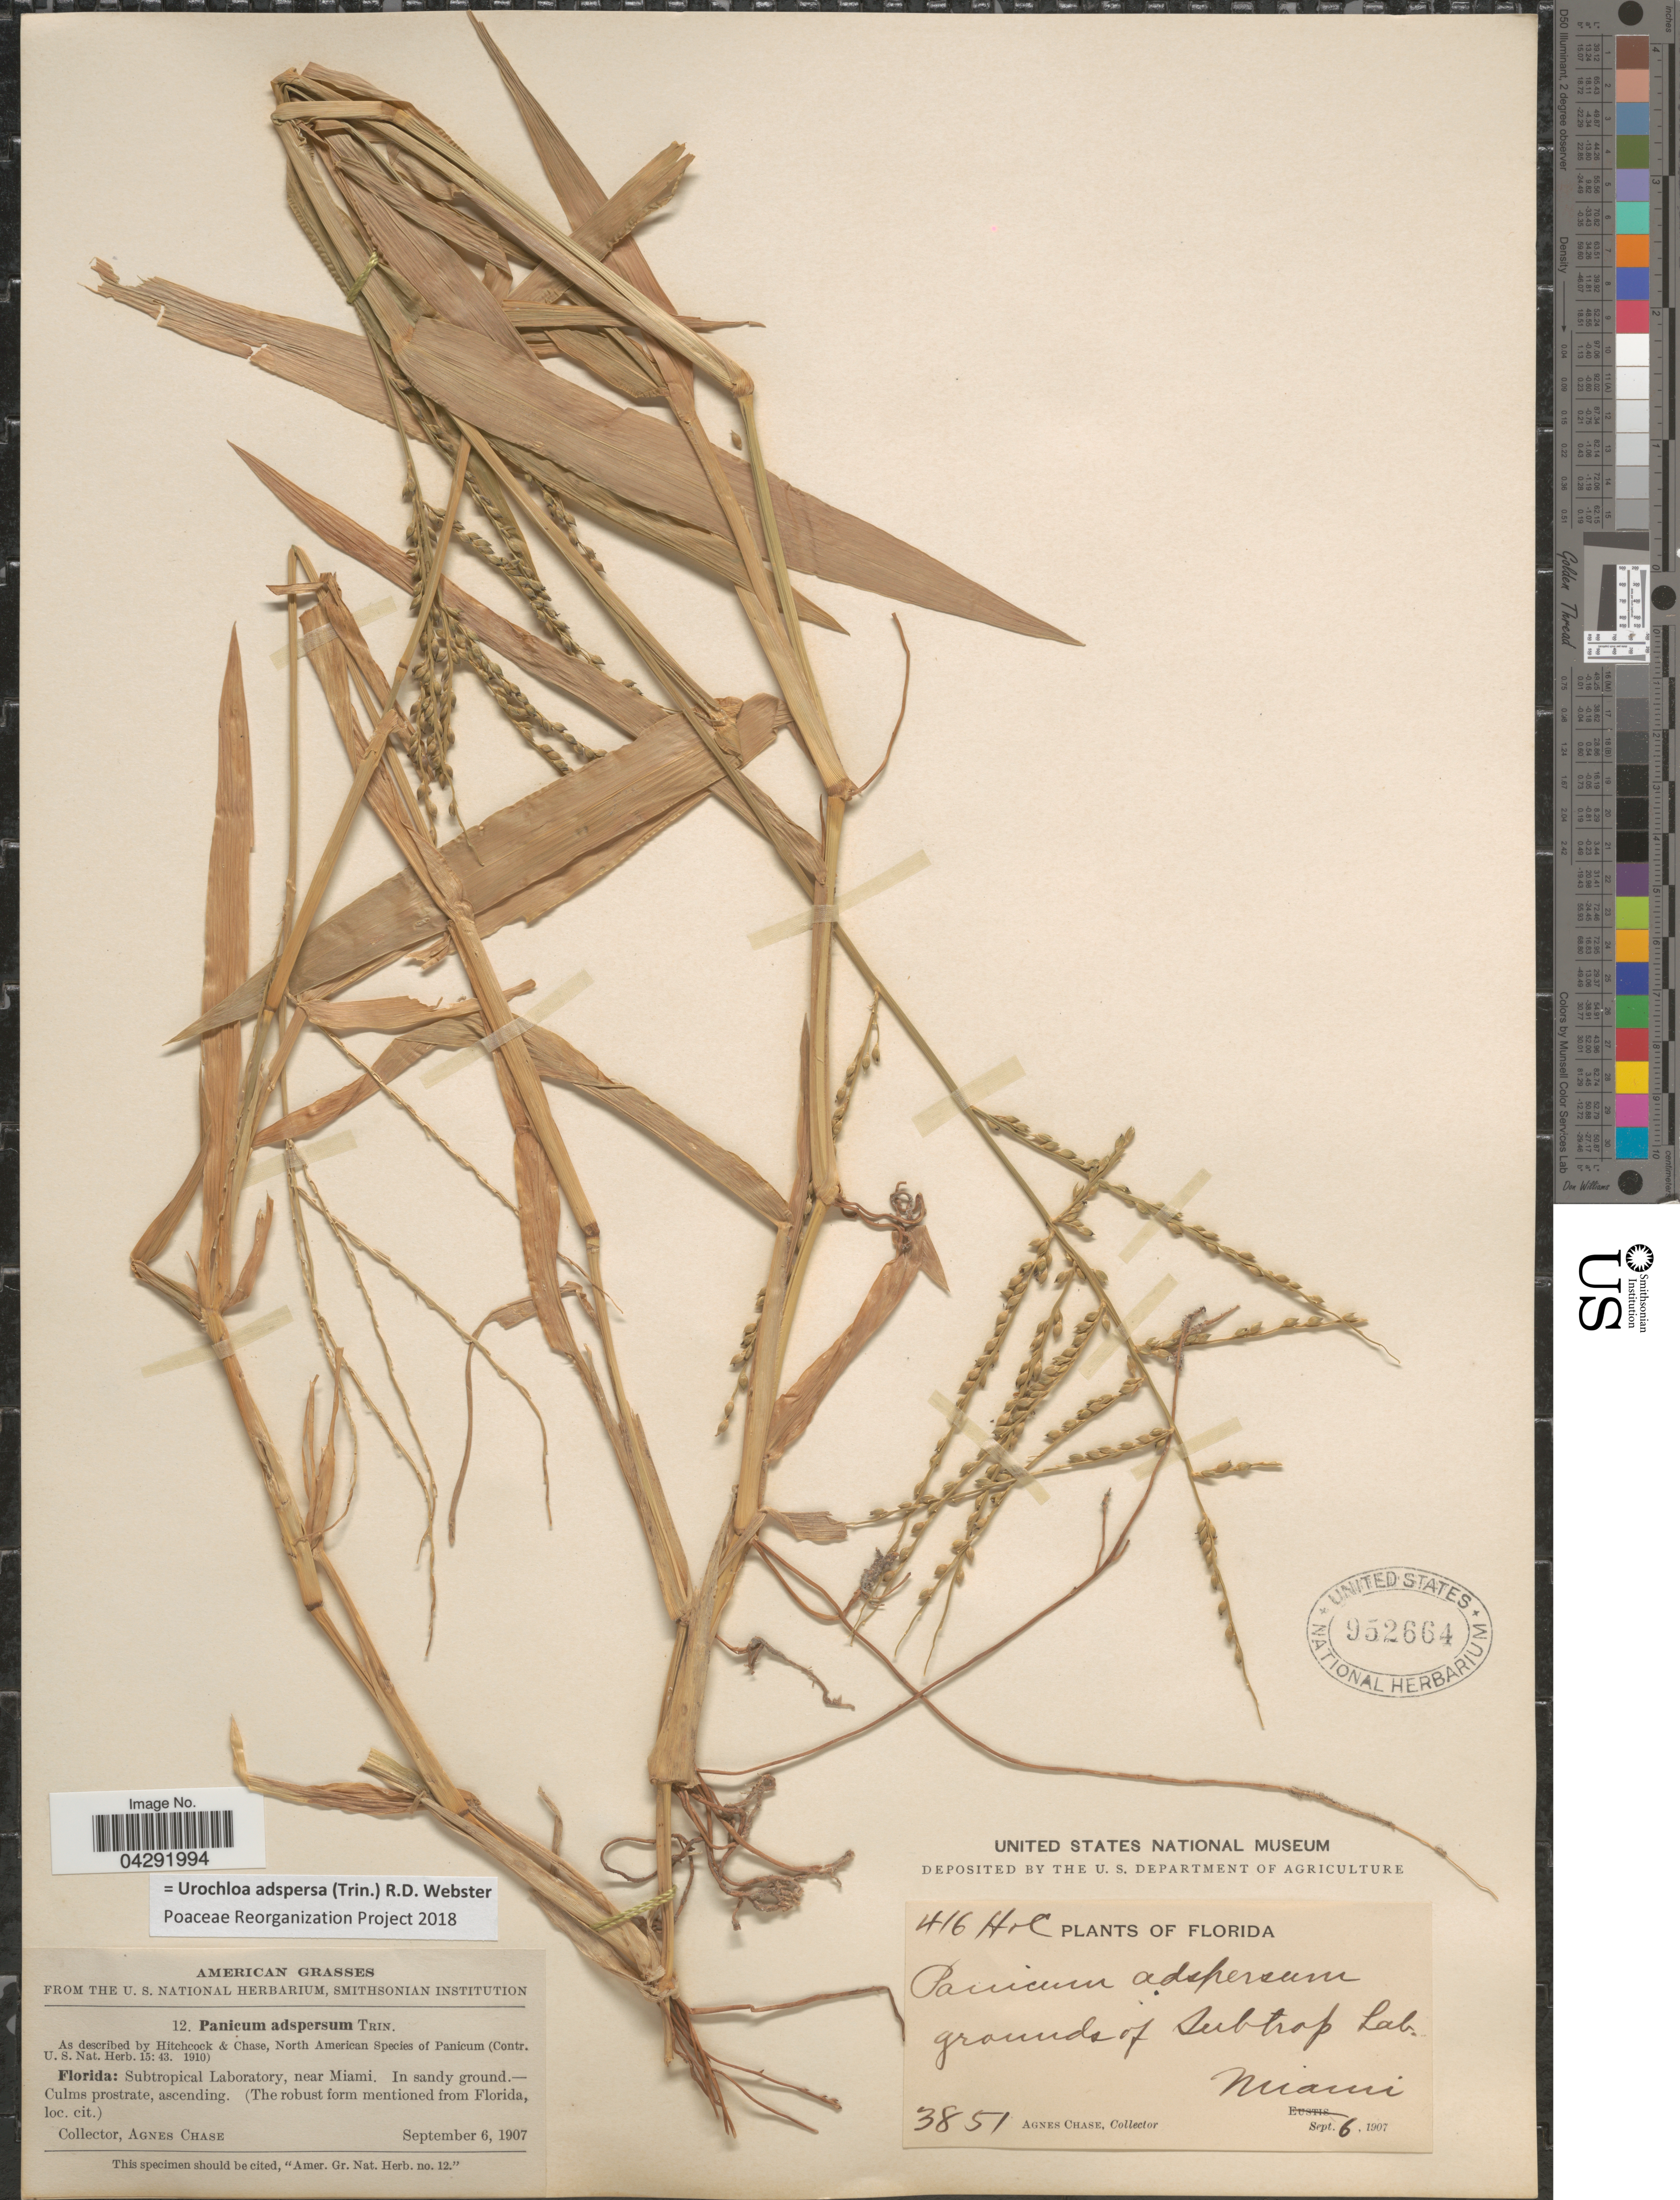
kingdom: Plantae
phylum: Tracheophyta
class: Liliopsida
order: Poales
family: Poaceae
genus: Urochloa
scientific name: Urochloa adspersa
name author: (Trin.) R.D. Webster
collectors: A. Chase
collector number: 3851/416HC/12?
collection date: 1907-09-06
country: United States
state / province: Florida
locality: Subtropical Laboratory, near Miami.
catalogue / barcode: US 952664